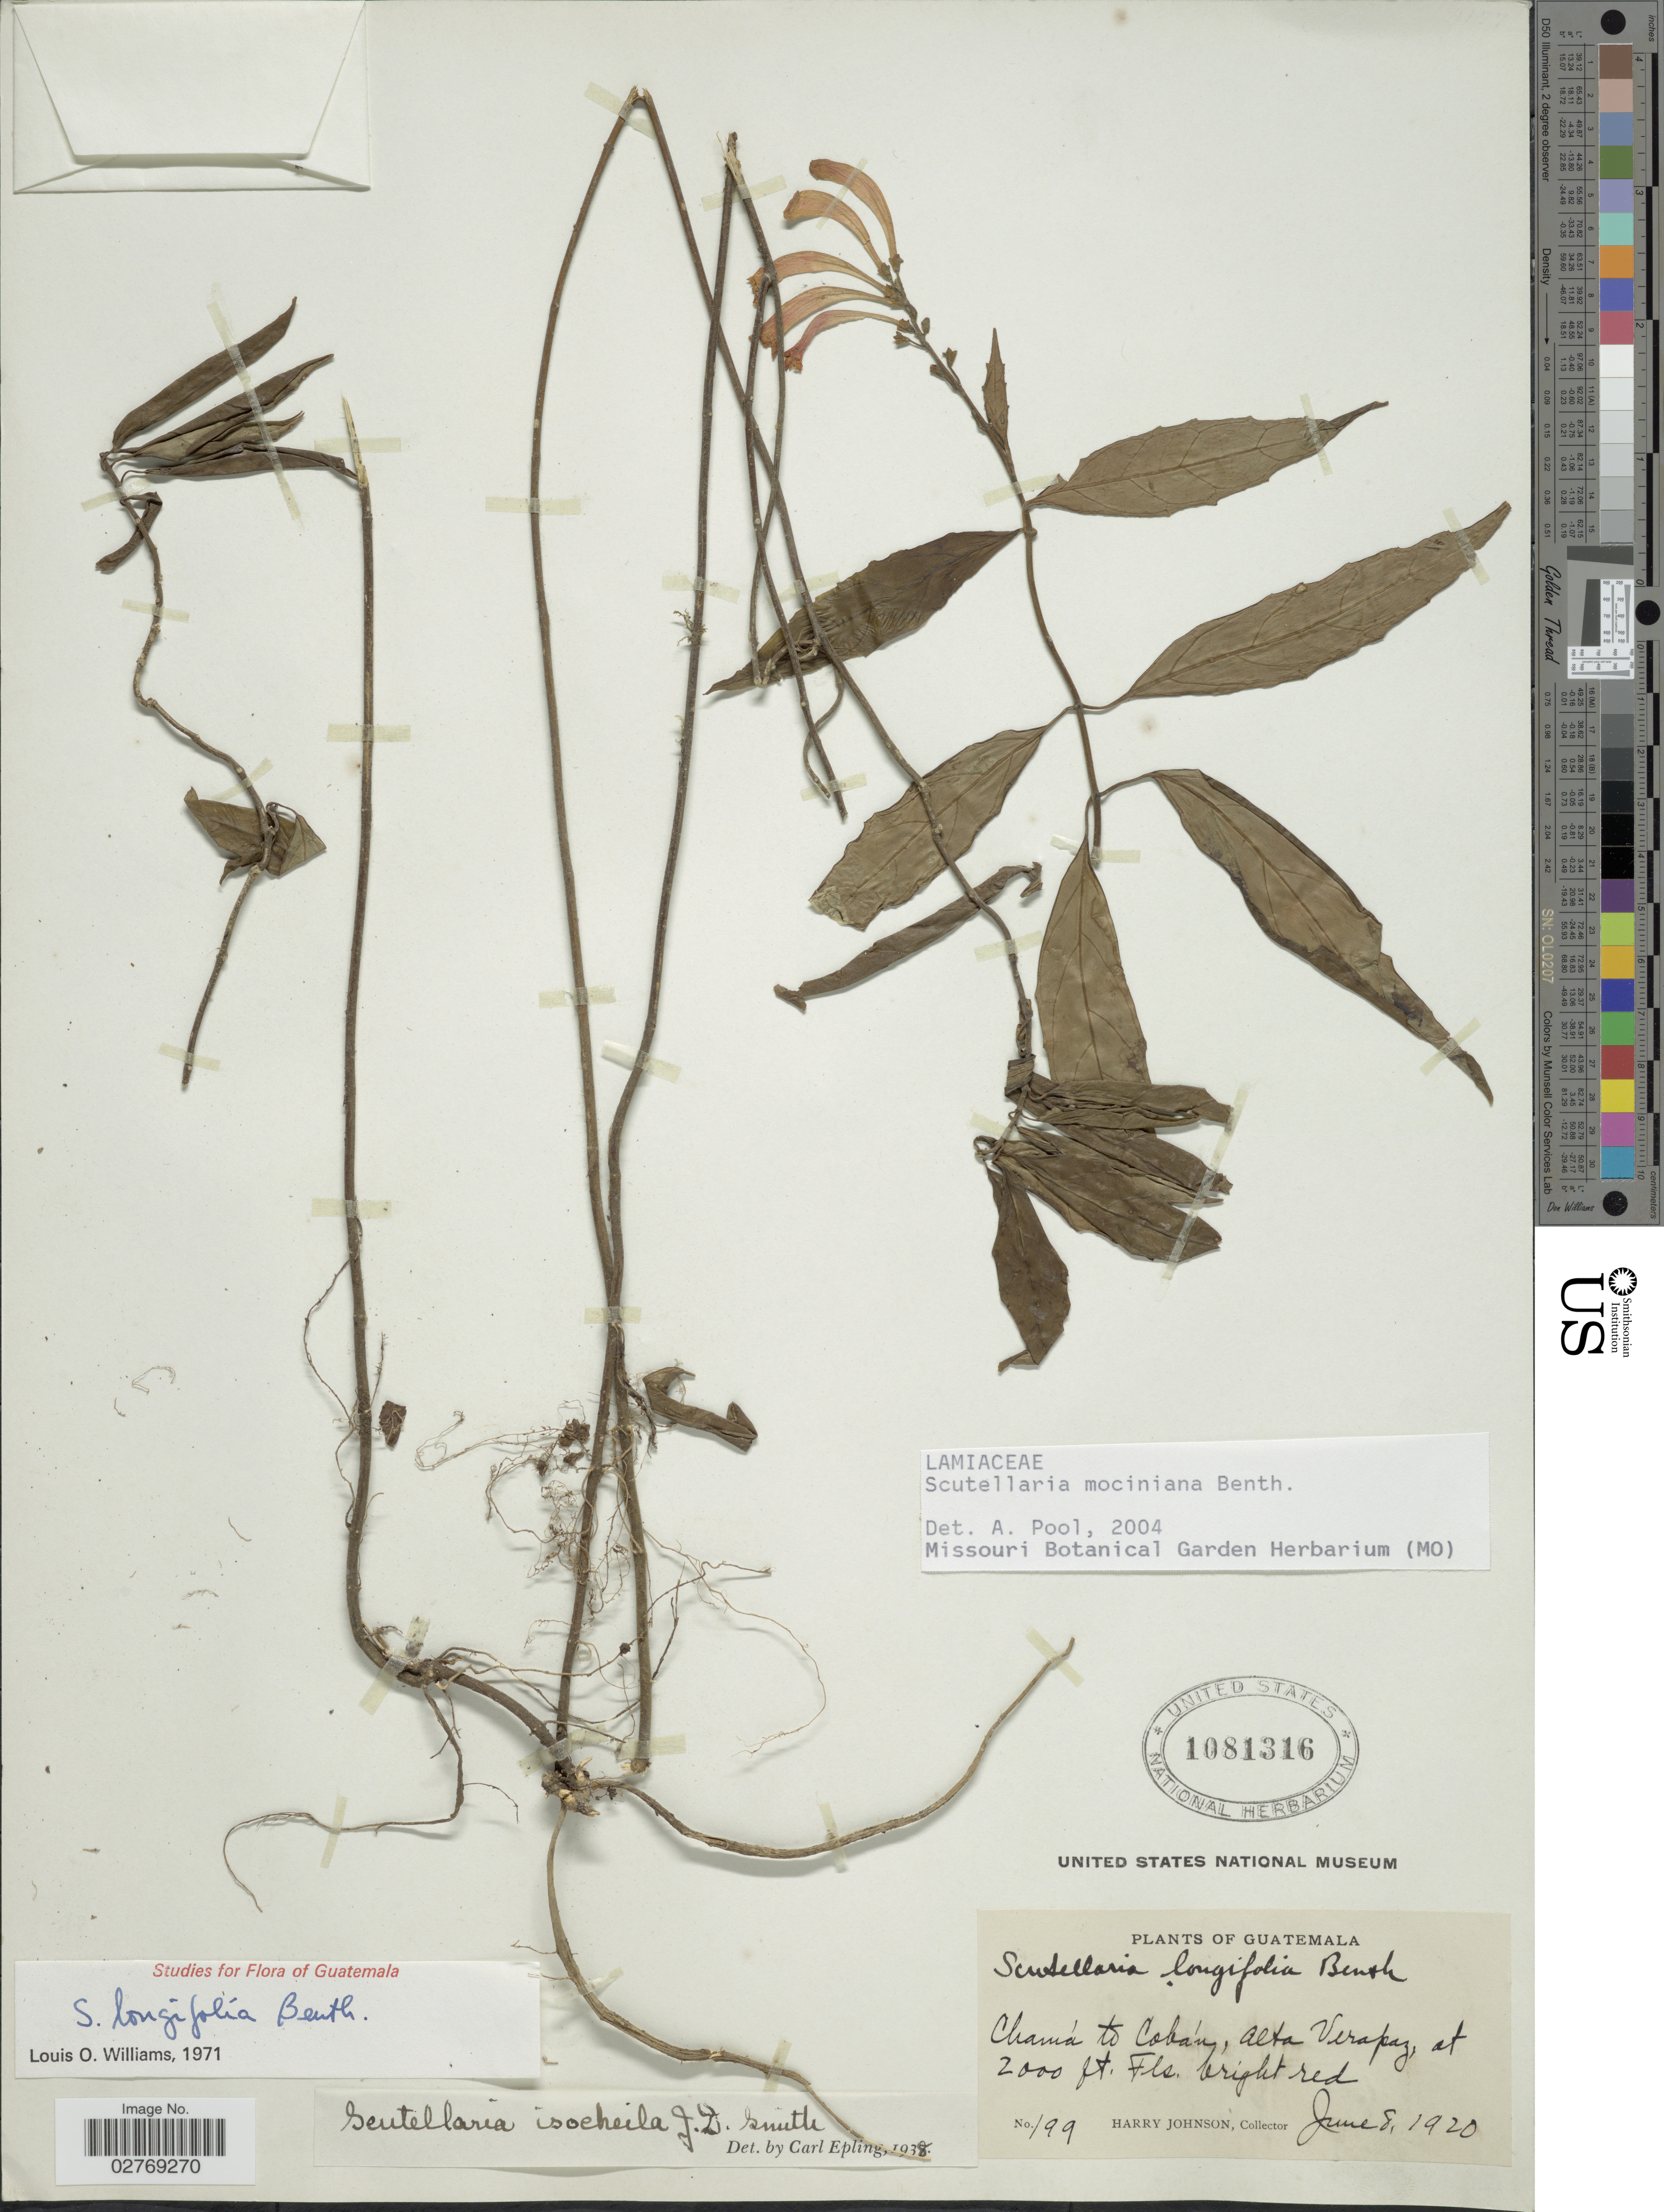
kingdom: Plantae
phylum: Tracheophyta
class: Magnoliopsida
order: Lamiales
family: Lamiaceae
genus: Scutellaria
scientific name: Scutellaria mociniana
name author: Benth.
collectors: H. Johnson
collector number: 199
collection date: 1920-06-08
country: Guatemala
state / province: Alta Verapaz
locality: Chamá to Cobán.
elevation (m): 610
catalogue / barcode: US 1081316